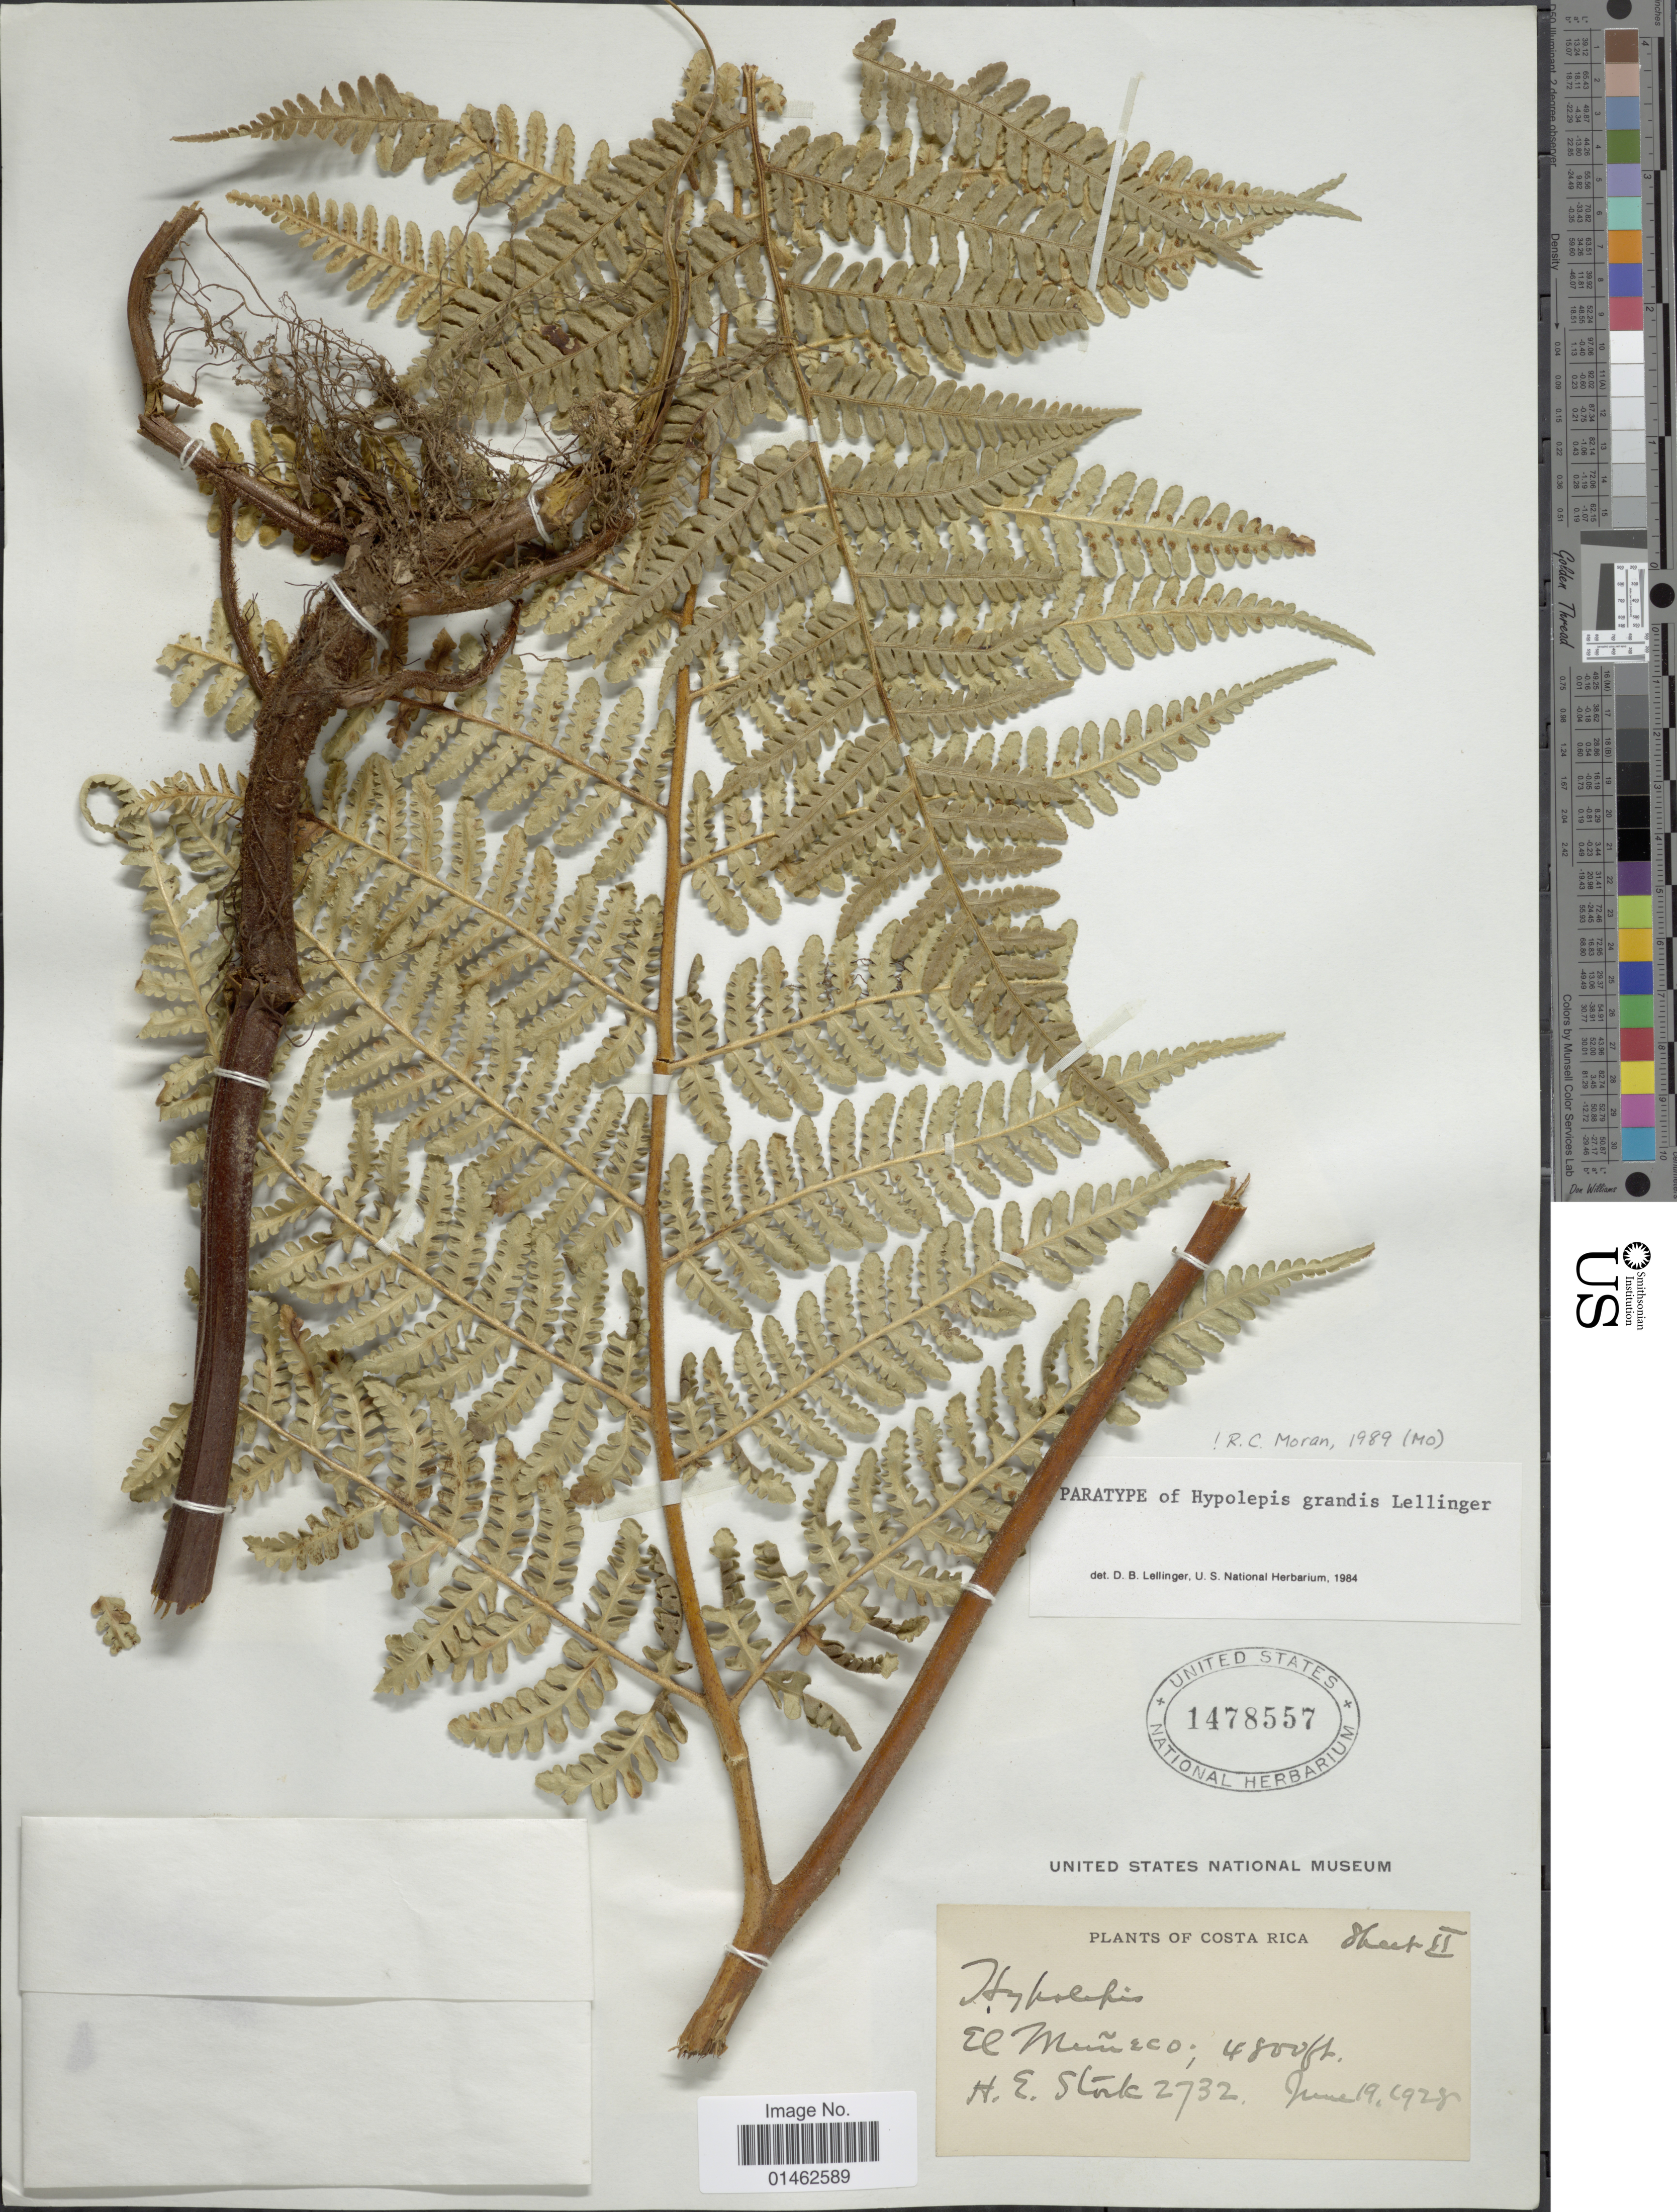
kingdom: Plantae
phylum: Tracheophyta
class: Polypodiopsida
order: Polypodiales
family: Dennstaedtiaceae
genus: Hypolepis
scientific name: Hypolepis grandis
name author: Lellinger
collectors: H. E. Stork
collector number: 2732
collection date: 1928-06-19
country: Costa Rica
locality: El Muñeco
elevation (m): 1463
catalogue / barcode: US 1478557